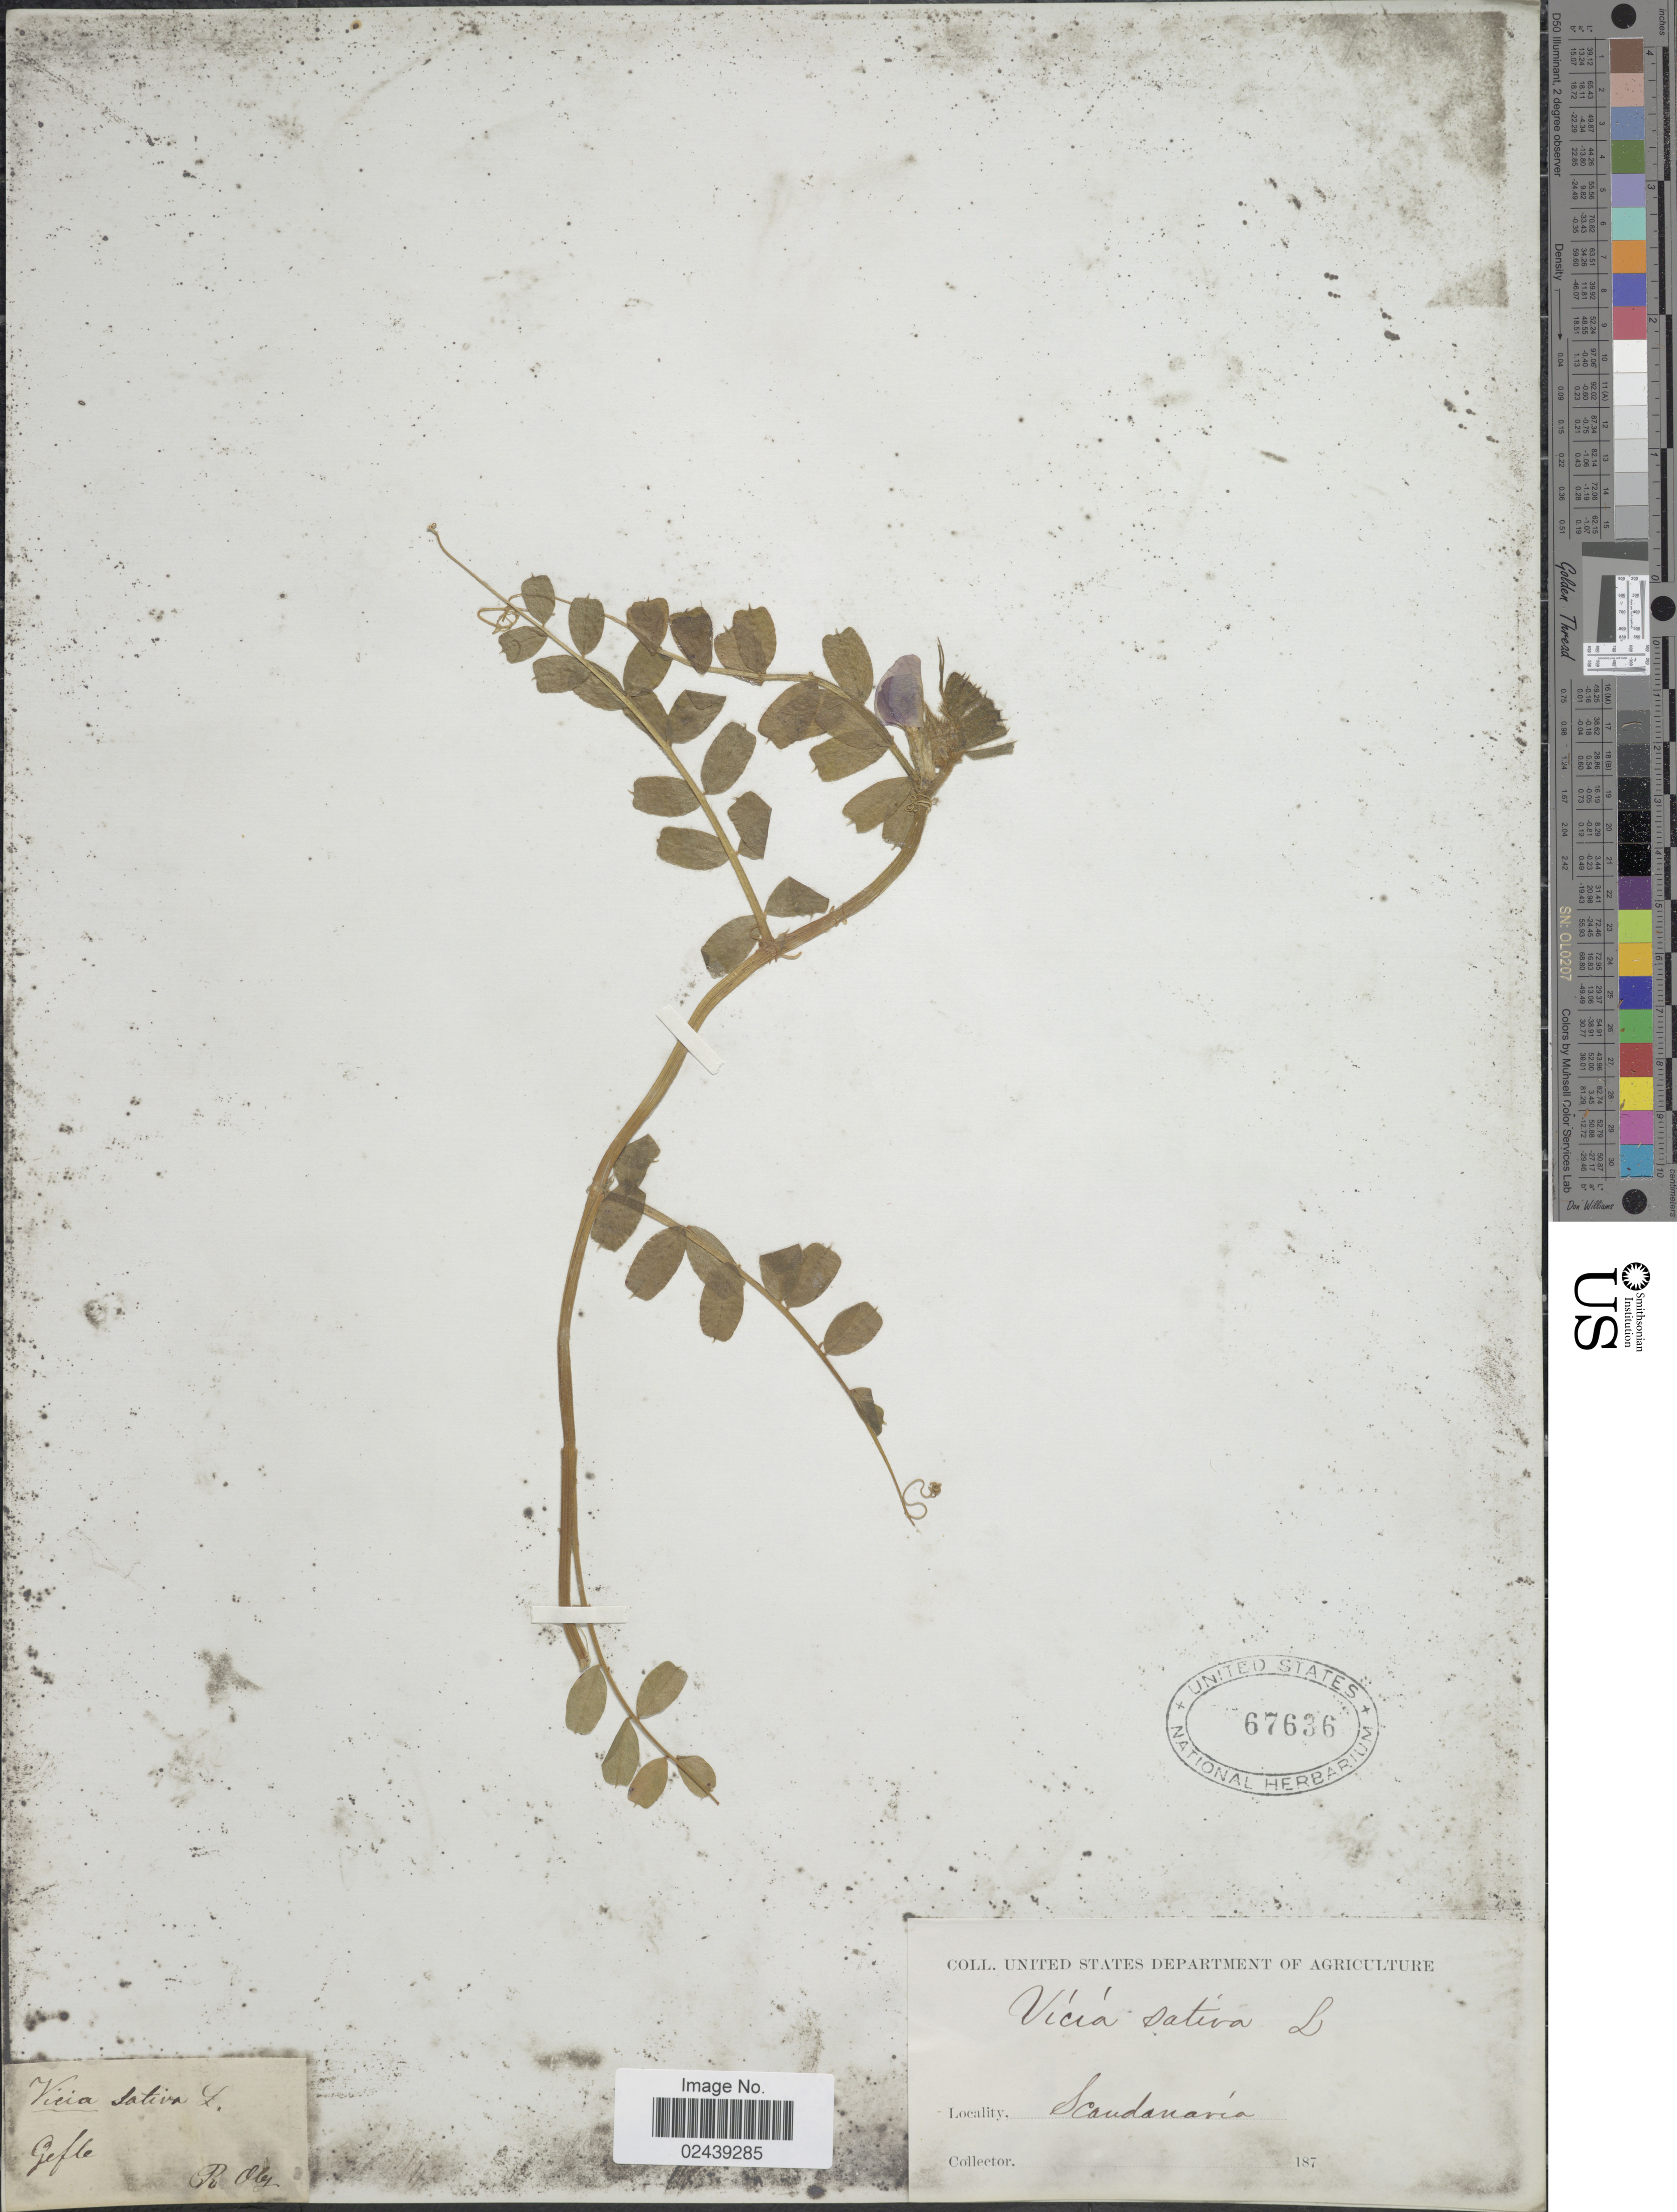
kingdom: Plantae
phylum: Tracheophyta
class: Magnoliopsida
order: Fabales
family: Fabaceae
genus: Vicia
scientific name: Vicia sativa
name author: L.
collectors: R. Olg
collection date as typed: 187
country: Sweden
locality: Scandanavia. Gefle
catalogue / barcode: US 67636